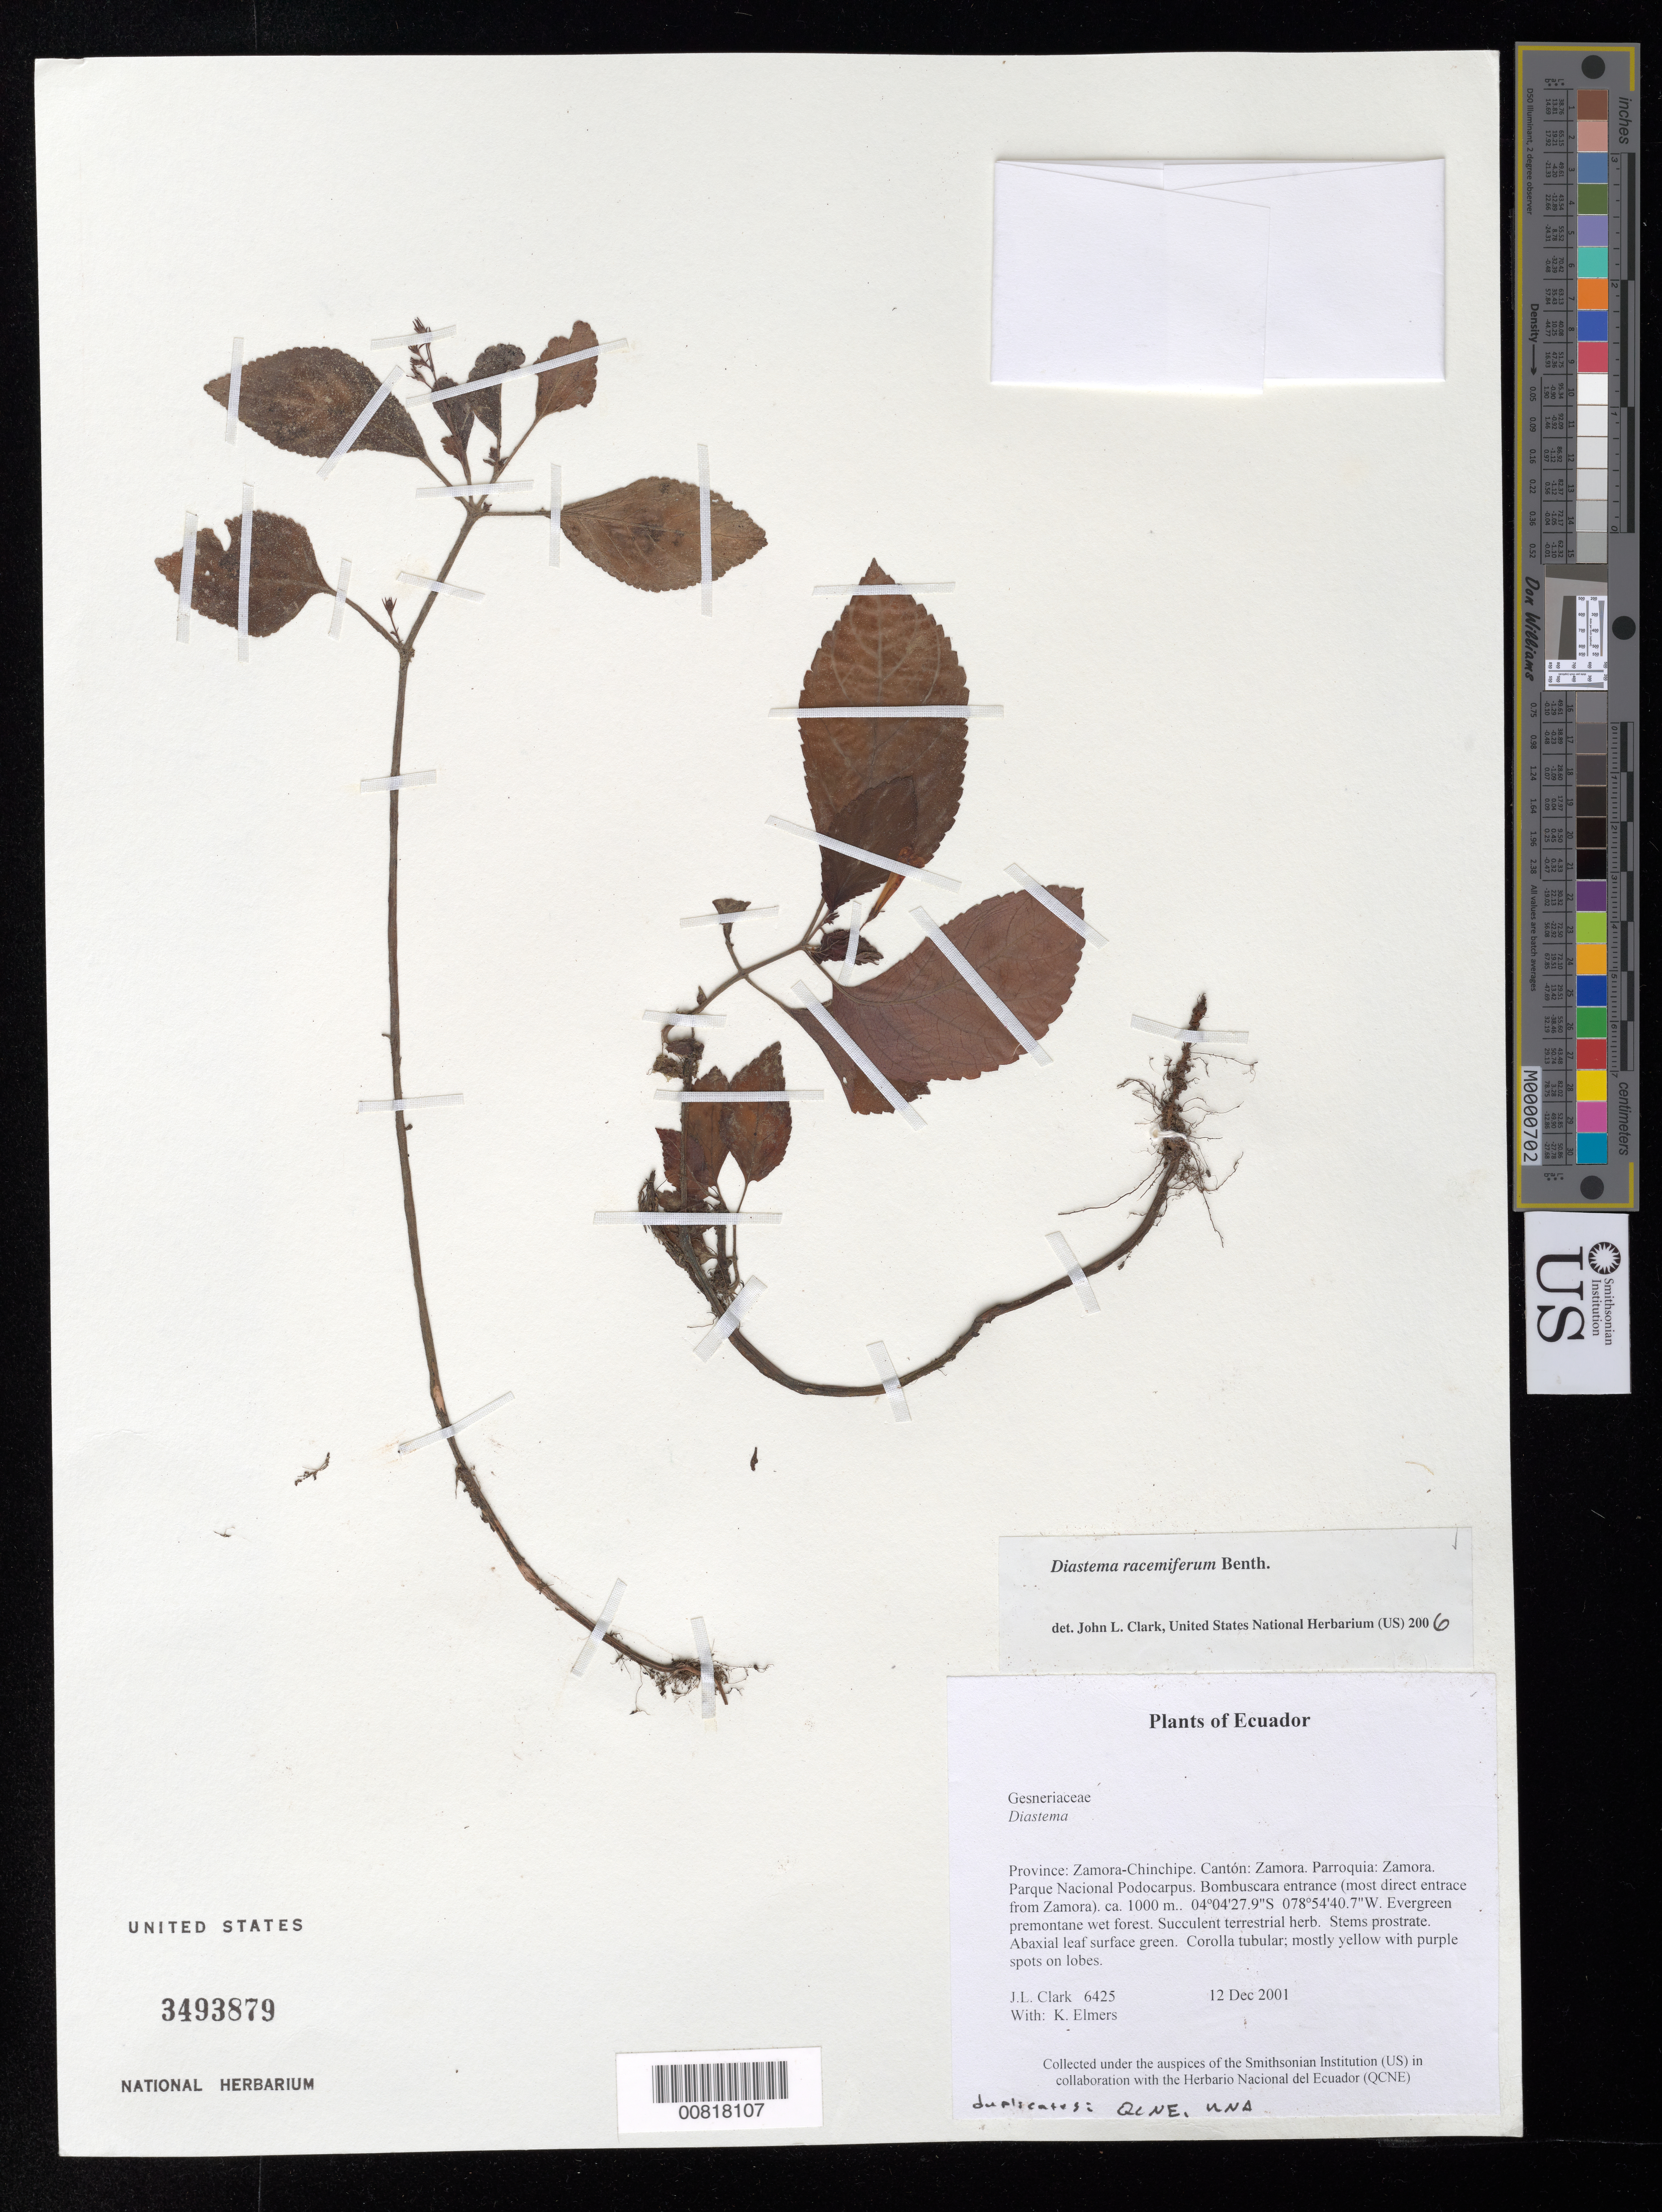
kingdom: Plantae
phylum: Tracheophyta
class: Magnoliopsida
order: Lamiales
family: Gesneriaceae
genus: Diastema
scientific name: Diastema racemiferum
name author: Benth.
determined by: Clark, J. L., (SEL), The Marie Selby Botanical Garden (UNITED STATES)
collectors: J. L. Clark & K. Elmers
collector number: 6425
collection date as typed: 12 Dec 2001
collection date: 2001-12-12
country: Ecuador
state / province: Zamora-Chinchipe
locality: Zamora. Parroquia: Zamora. Parque Nacional Podocarpus. Bombuscara entrance (most direct entrace from Zamora).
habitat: Evergreen premontane wet forest.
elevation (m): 1000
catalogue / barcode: US 3493879